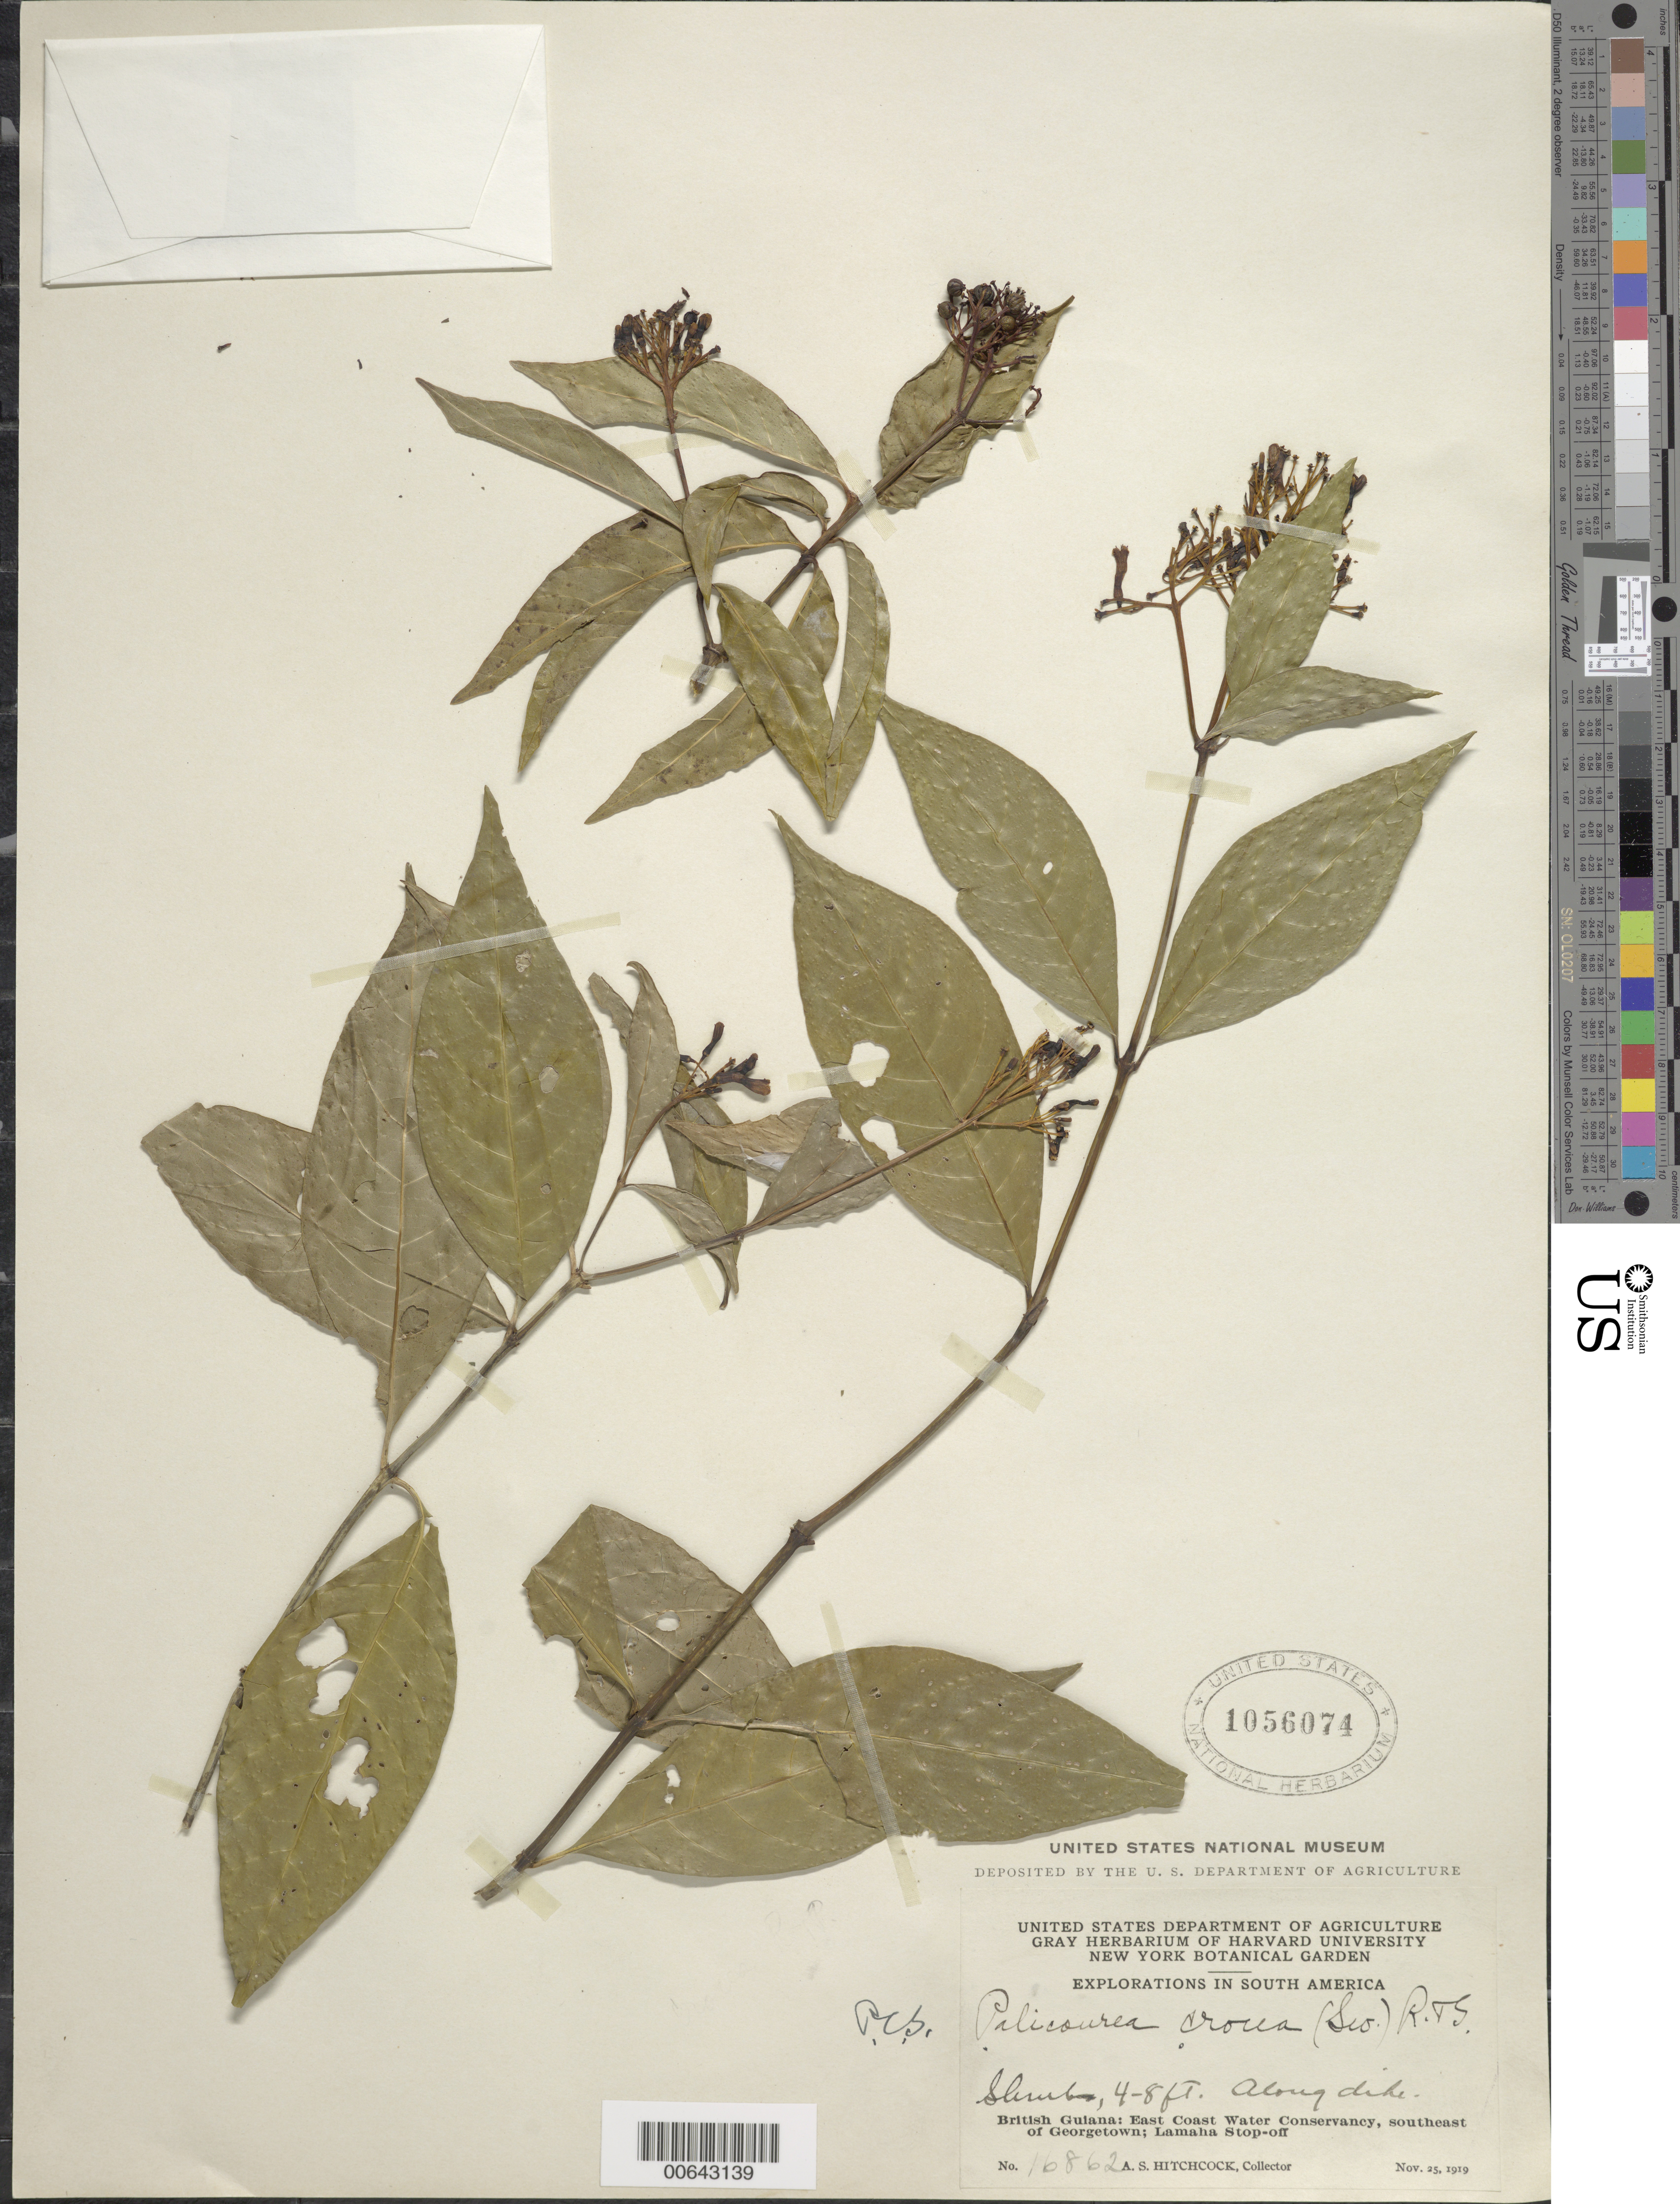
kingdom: Plantae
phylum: Tracheophyta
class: Magnoliopsida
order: Gentianales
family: Rubiaceae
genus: Palicourea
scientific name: Palicourea crocea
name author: (Sw.) Schult.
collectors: A. S. Hitchcock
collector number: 16862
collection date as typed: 25-Nov-19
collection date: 1919-11-25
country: Guyana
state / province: Demerara-Mahaica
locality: Lamaha Stop-Off, Georgetown, SE of, East Coast Water Conservancy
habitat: Along dike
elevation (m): -2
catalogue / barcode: US 1056074